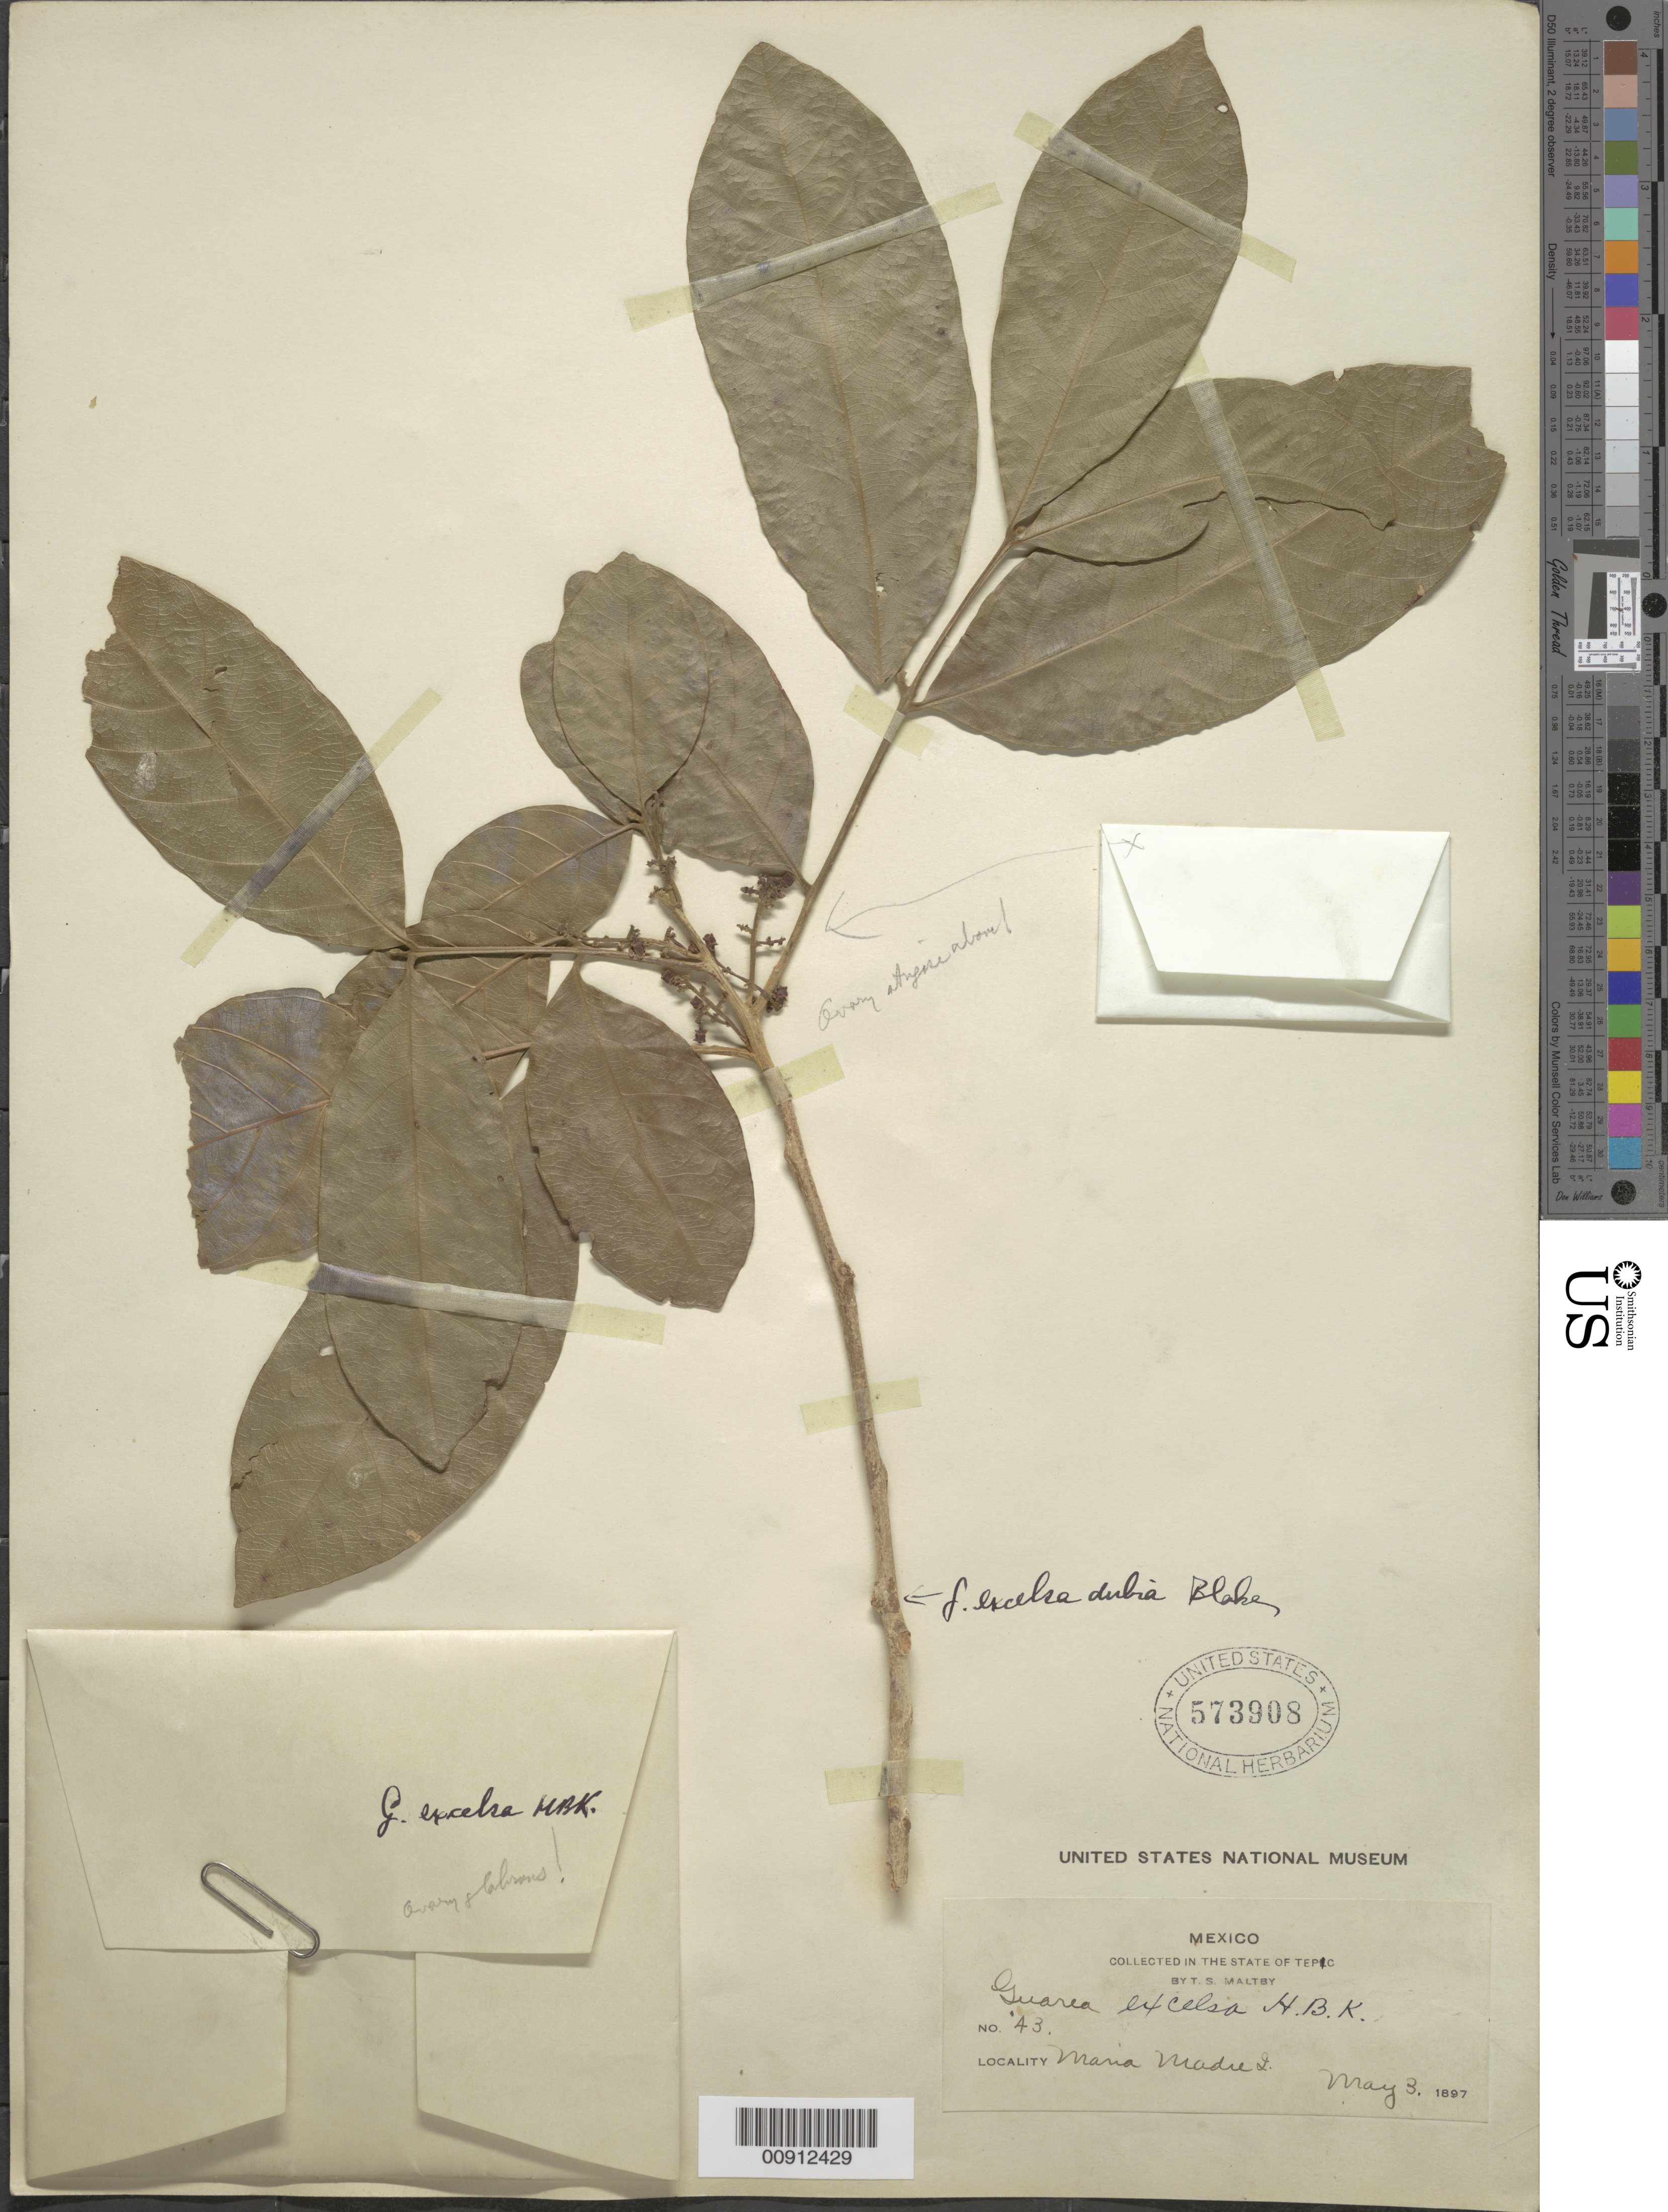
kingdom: Plantae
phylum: Tracheophyta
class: Magnoliopsida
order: Sapindales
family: Meliaceae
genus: Guarea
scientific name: Guarea excelsa subsp. dubia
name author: S.F. Blake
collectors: T. S. Maltby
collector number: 43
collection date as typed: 03 May 1897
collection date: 1897-05-03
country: Mexico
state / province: Nayarit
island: Maria Madre I.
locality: Maria Madre Is., State of Tepic (currently Nayarit).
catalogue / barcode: US 573908